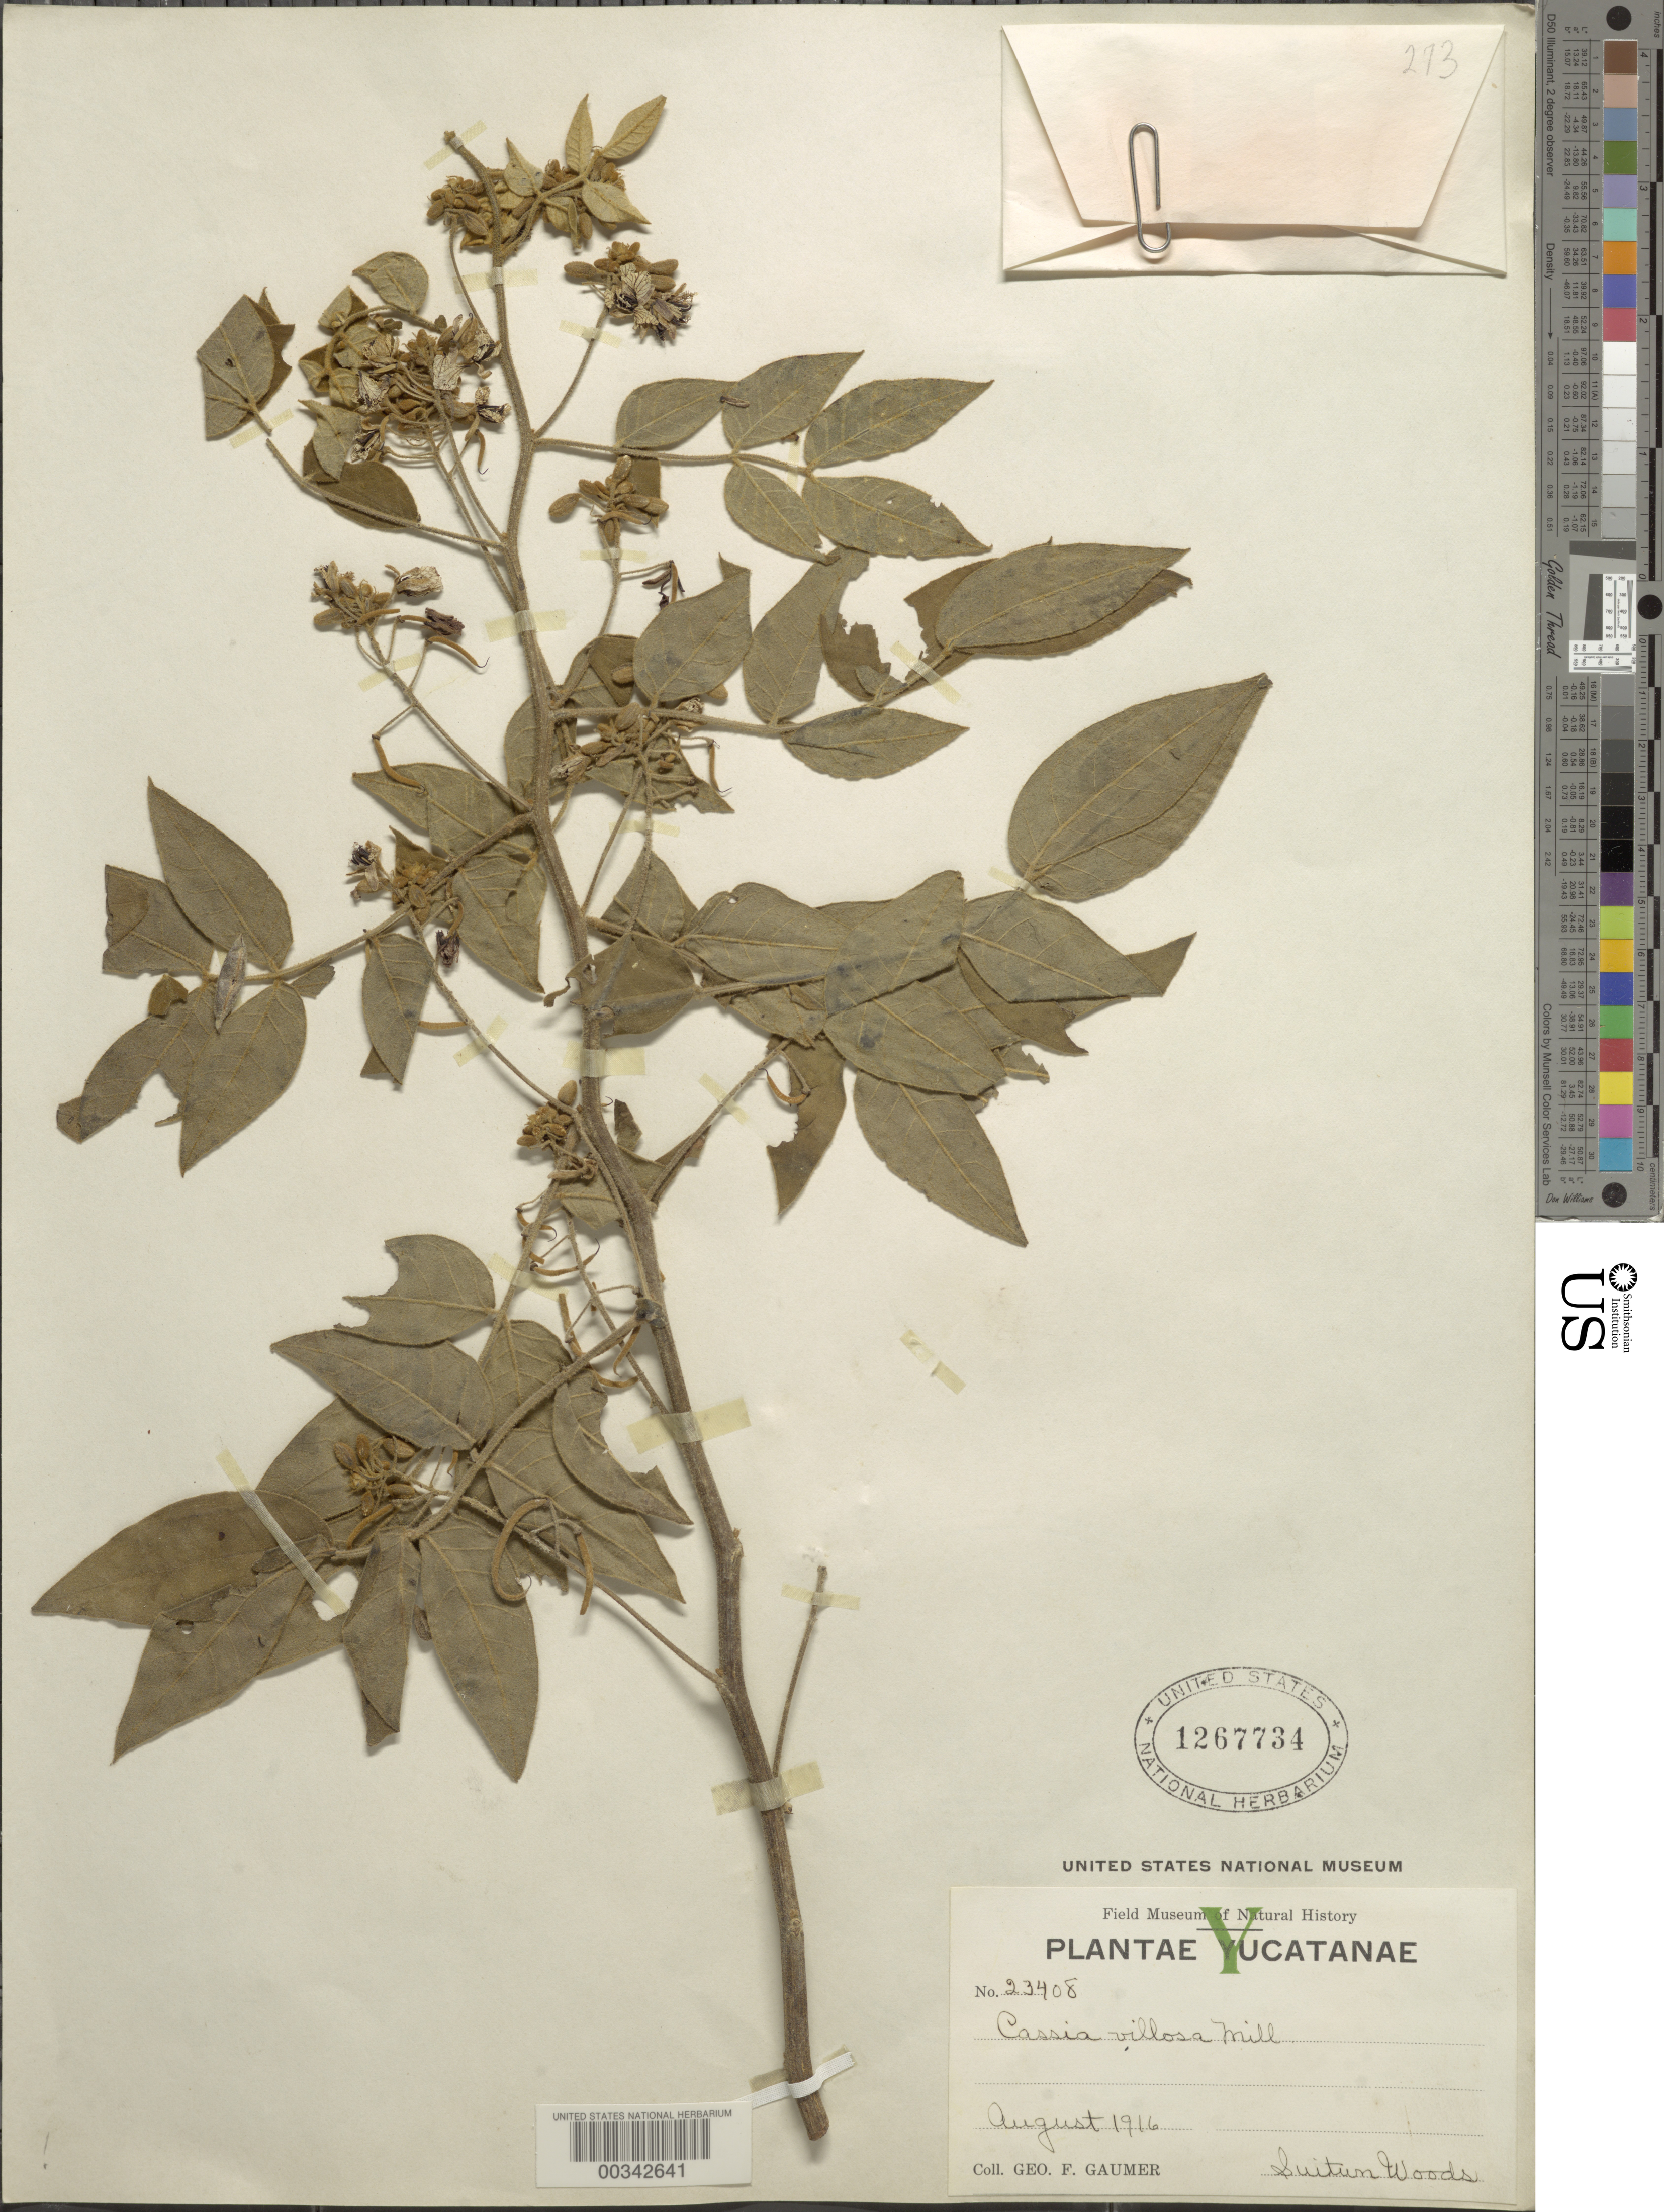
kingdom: Plantae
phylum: Tracheophyta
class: Magnoliopsida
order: Fabales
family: Fabaceae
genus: Senna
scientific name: Senna villosa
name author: (Mill.) H.S. Irwin & Barneby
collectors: G. F. Gaumer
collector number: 23408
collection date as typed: Aug 1916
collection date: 1916-08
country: Mexico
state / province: Yucatán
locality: Suitun woods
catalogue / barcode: US 1267734